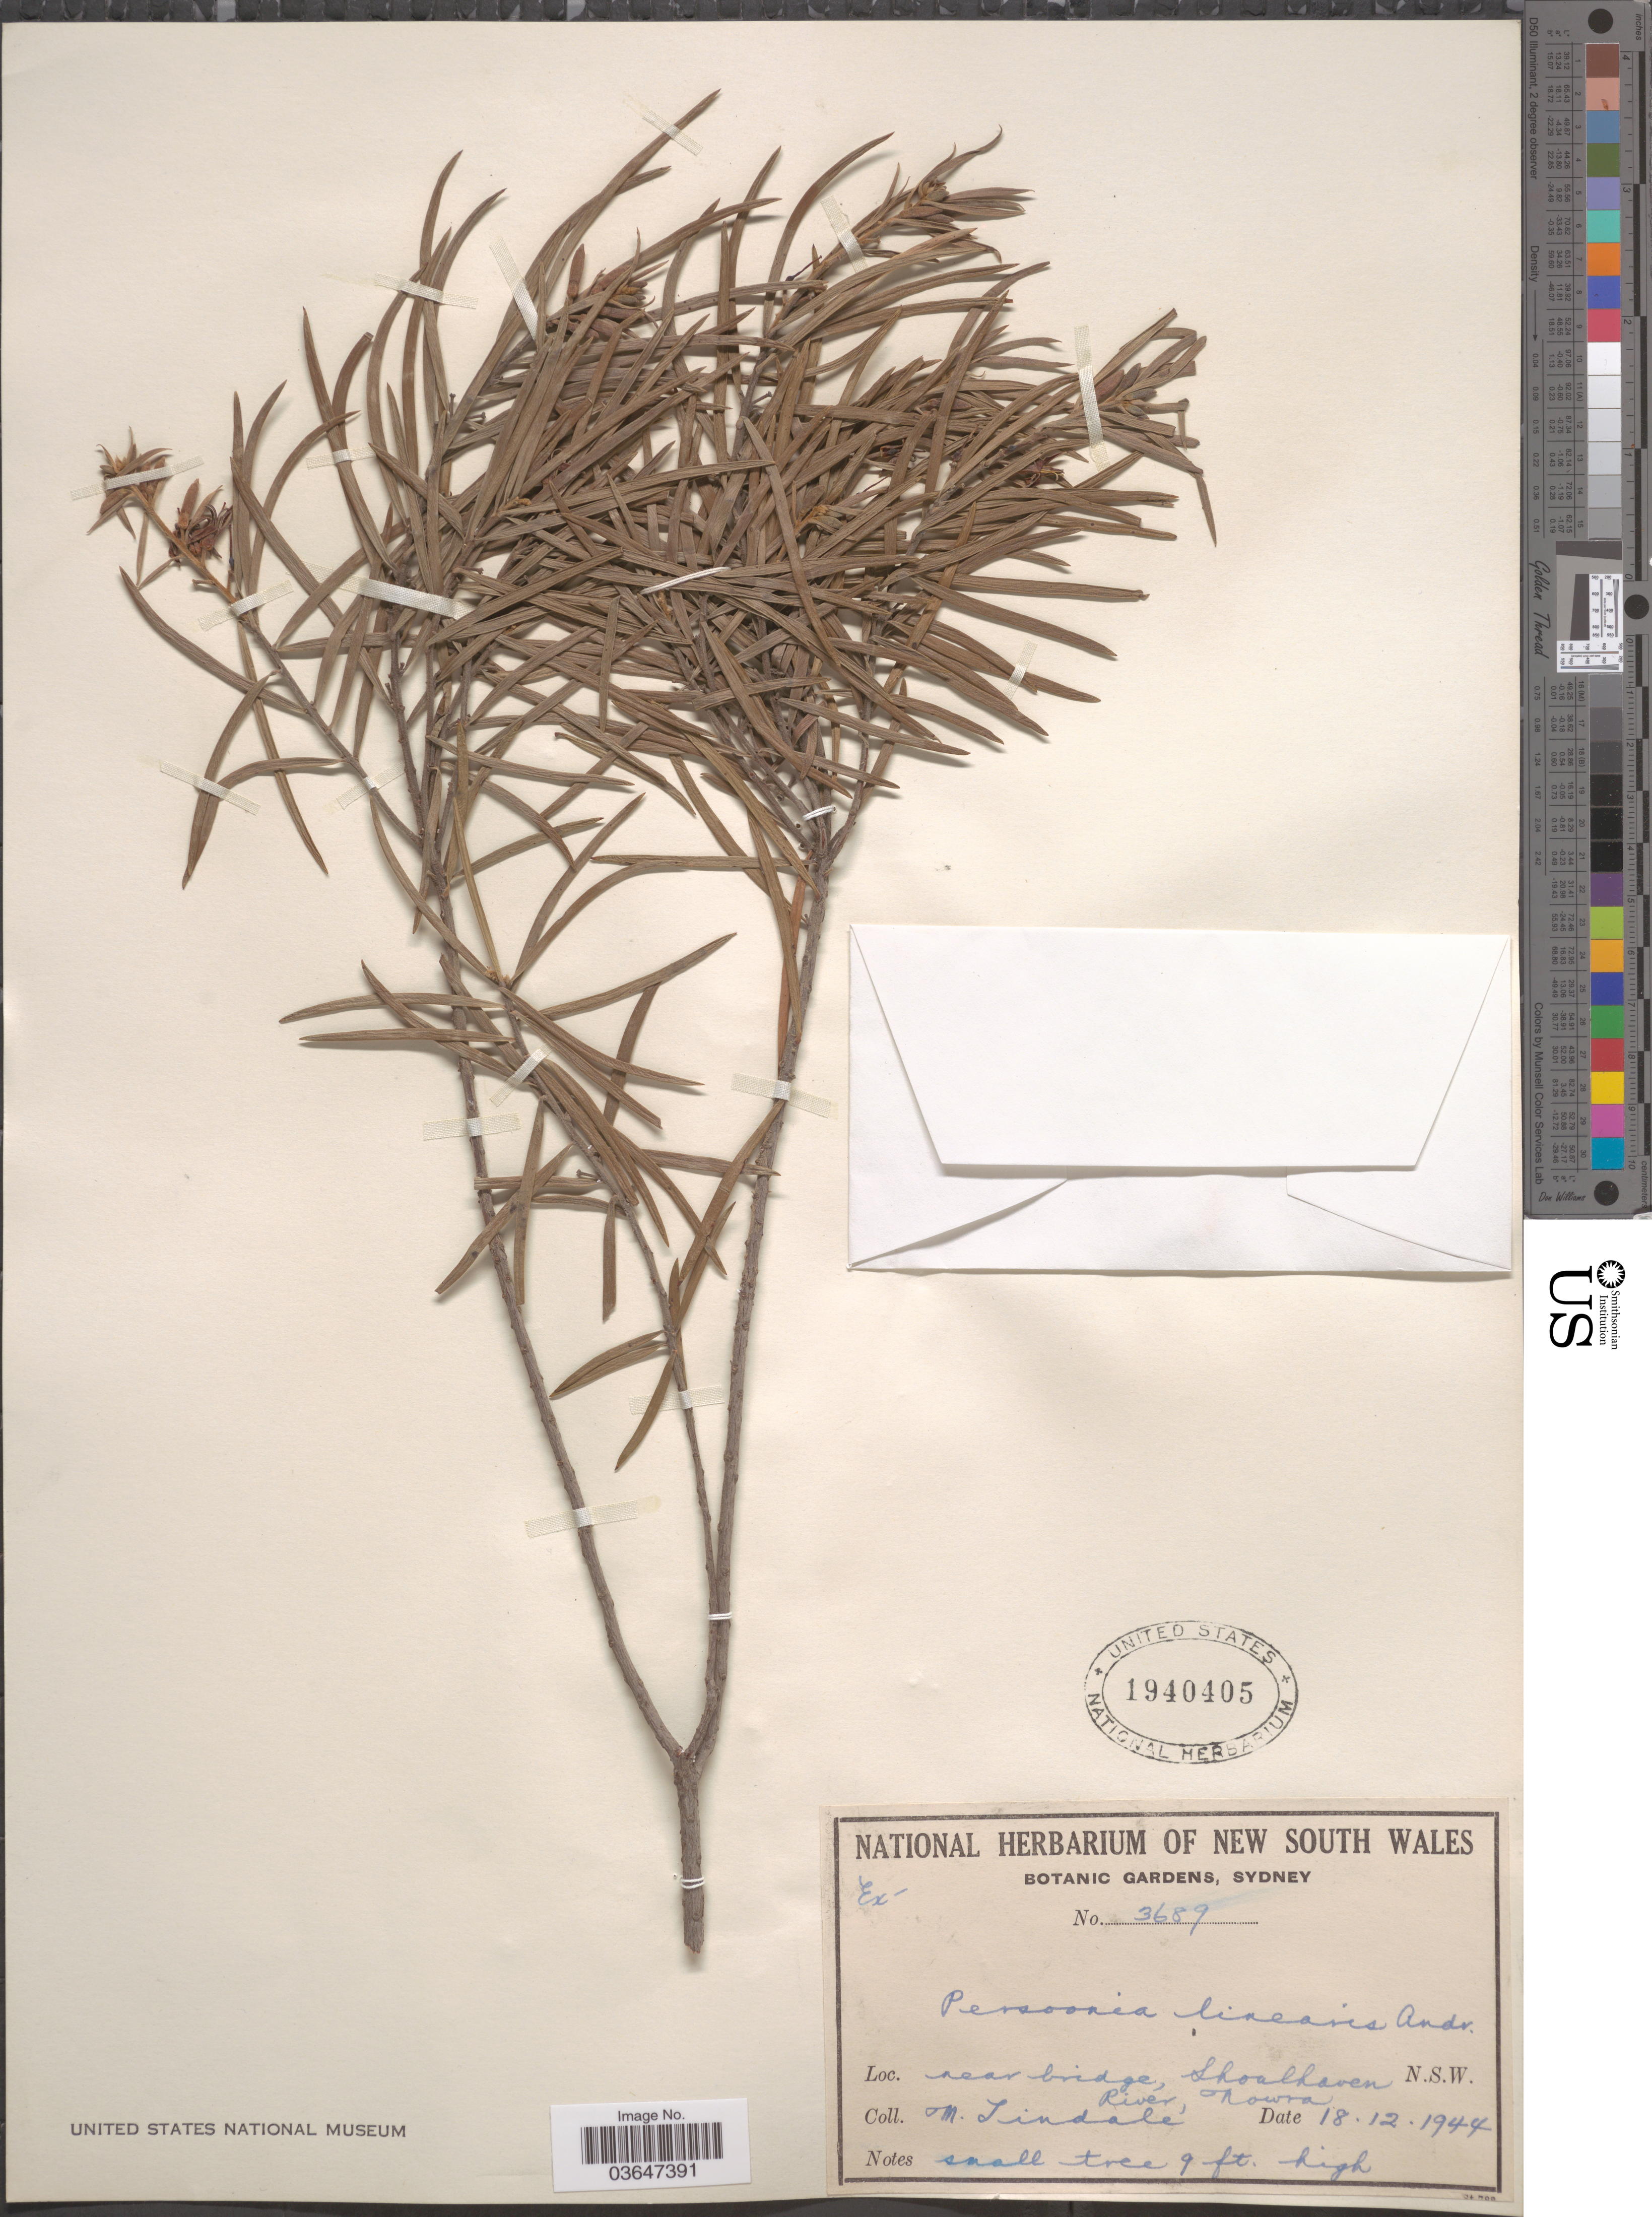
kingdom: Plantae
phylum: Tracheophyta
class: Magnoliopsida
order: Proteales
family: Proteaceae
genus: Persoonia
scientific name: Persoonia linearis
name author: Andrews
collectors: M. D. Tindale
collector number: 3689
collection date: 1944-12-18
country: Australia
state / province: New South Wales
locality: Near bridge, Shoalhaven River, Nowra.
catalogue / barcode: US 1940405